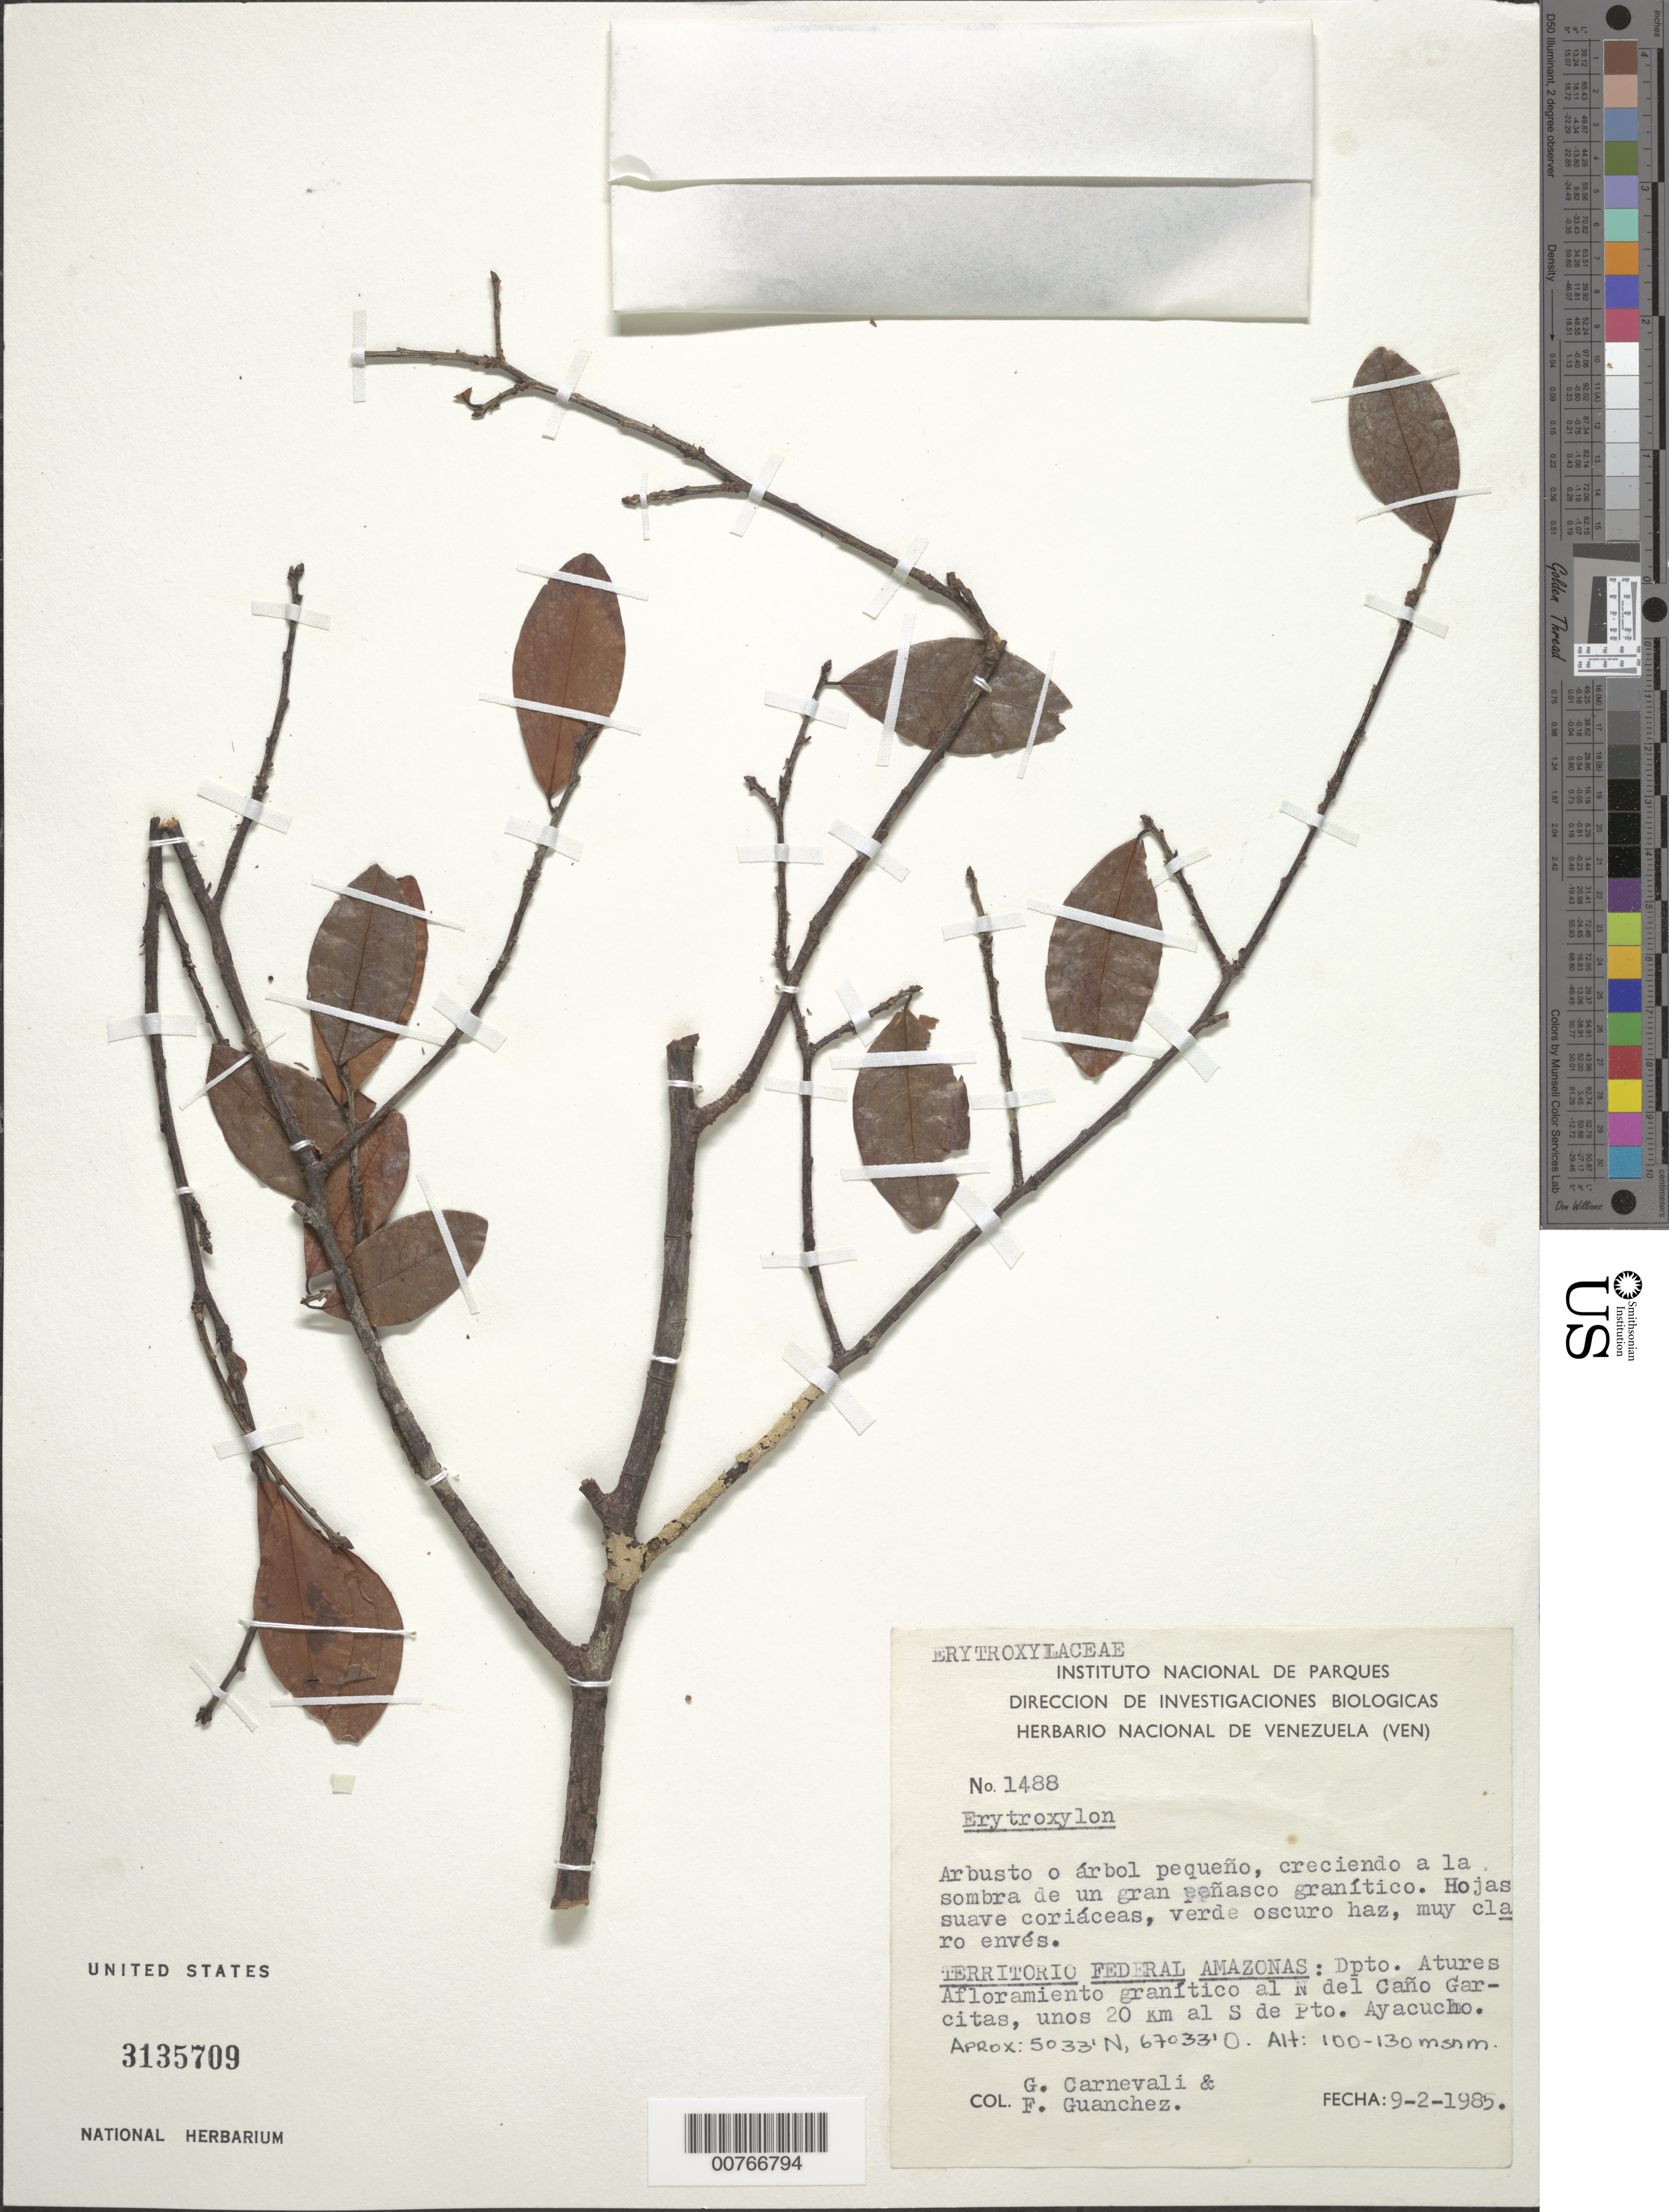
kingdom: Plantae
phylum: Tracheophyta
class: Magnoliopsida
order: Malpighiales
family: Erythroxylaceae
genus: Erythroxylum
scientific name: Erythroxylum sp.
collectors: G. Carnevali & F. Guánchez M.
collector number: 1488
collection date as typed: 9-Feb-85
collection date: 1985-02-09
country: Venezuela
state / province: Amazonas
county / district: Atures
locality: Puerto Ayacucho, 20 km S of, N del Caño Garcitas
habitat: Afloramiento granítico; creciendo a la sombra de un gran peñasco granitico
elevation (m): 100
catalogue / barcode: US 3135709